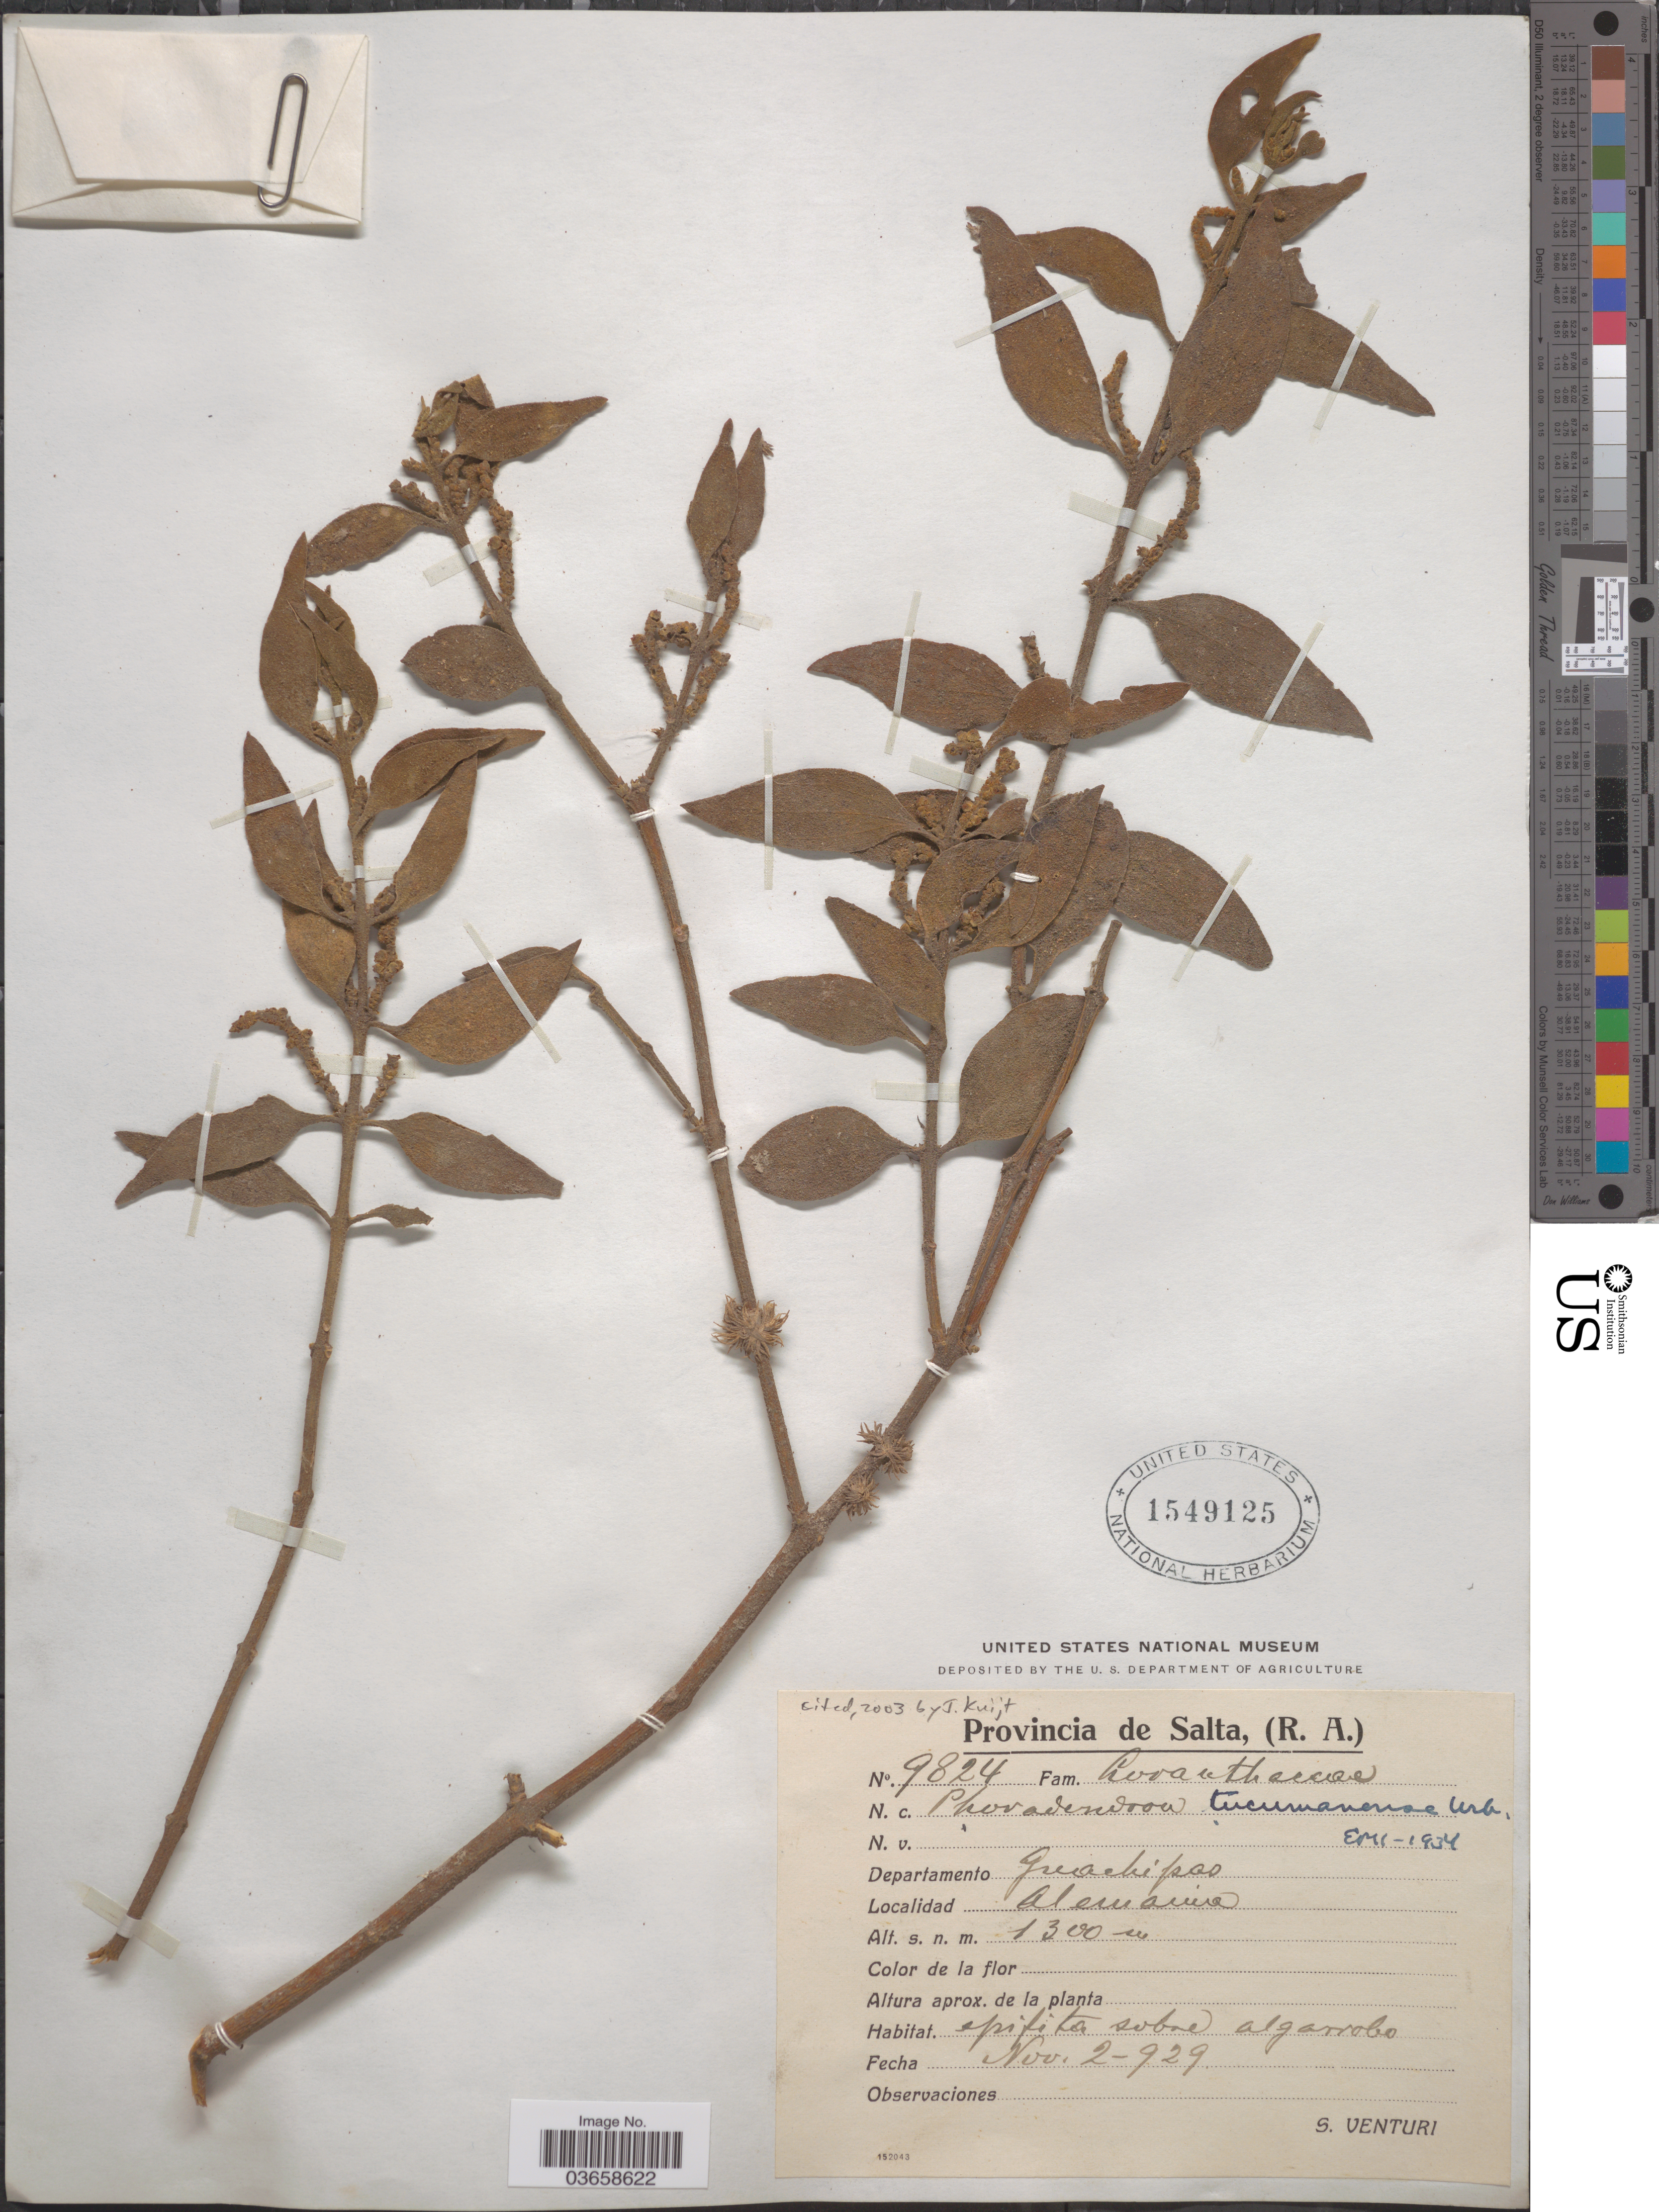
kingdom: Plantae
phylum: Tracheophyta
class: Magnoliopsida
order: Santalales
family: Viscaceae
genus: Phoradendron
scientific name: Phoradendron tucumanense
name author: Urb.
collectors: S. Venturi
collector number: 9824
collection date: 1929-11-02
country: Argentina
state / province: Salta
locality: Departamento Guachipas. Alemania.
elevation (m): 1300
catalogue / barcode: US 1549125